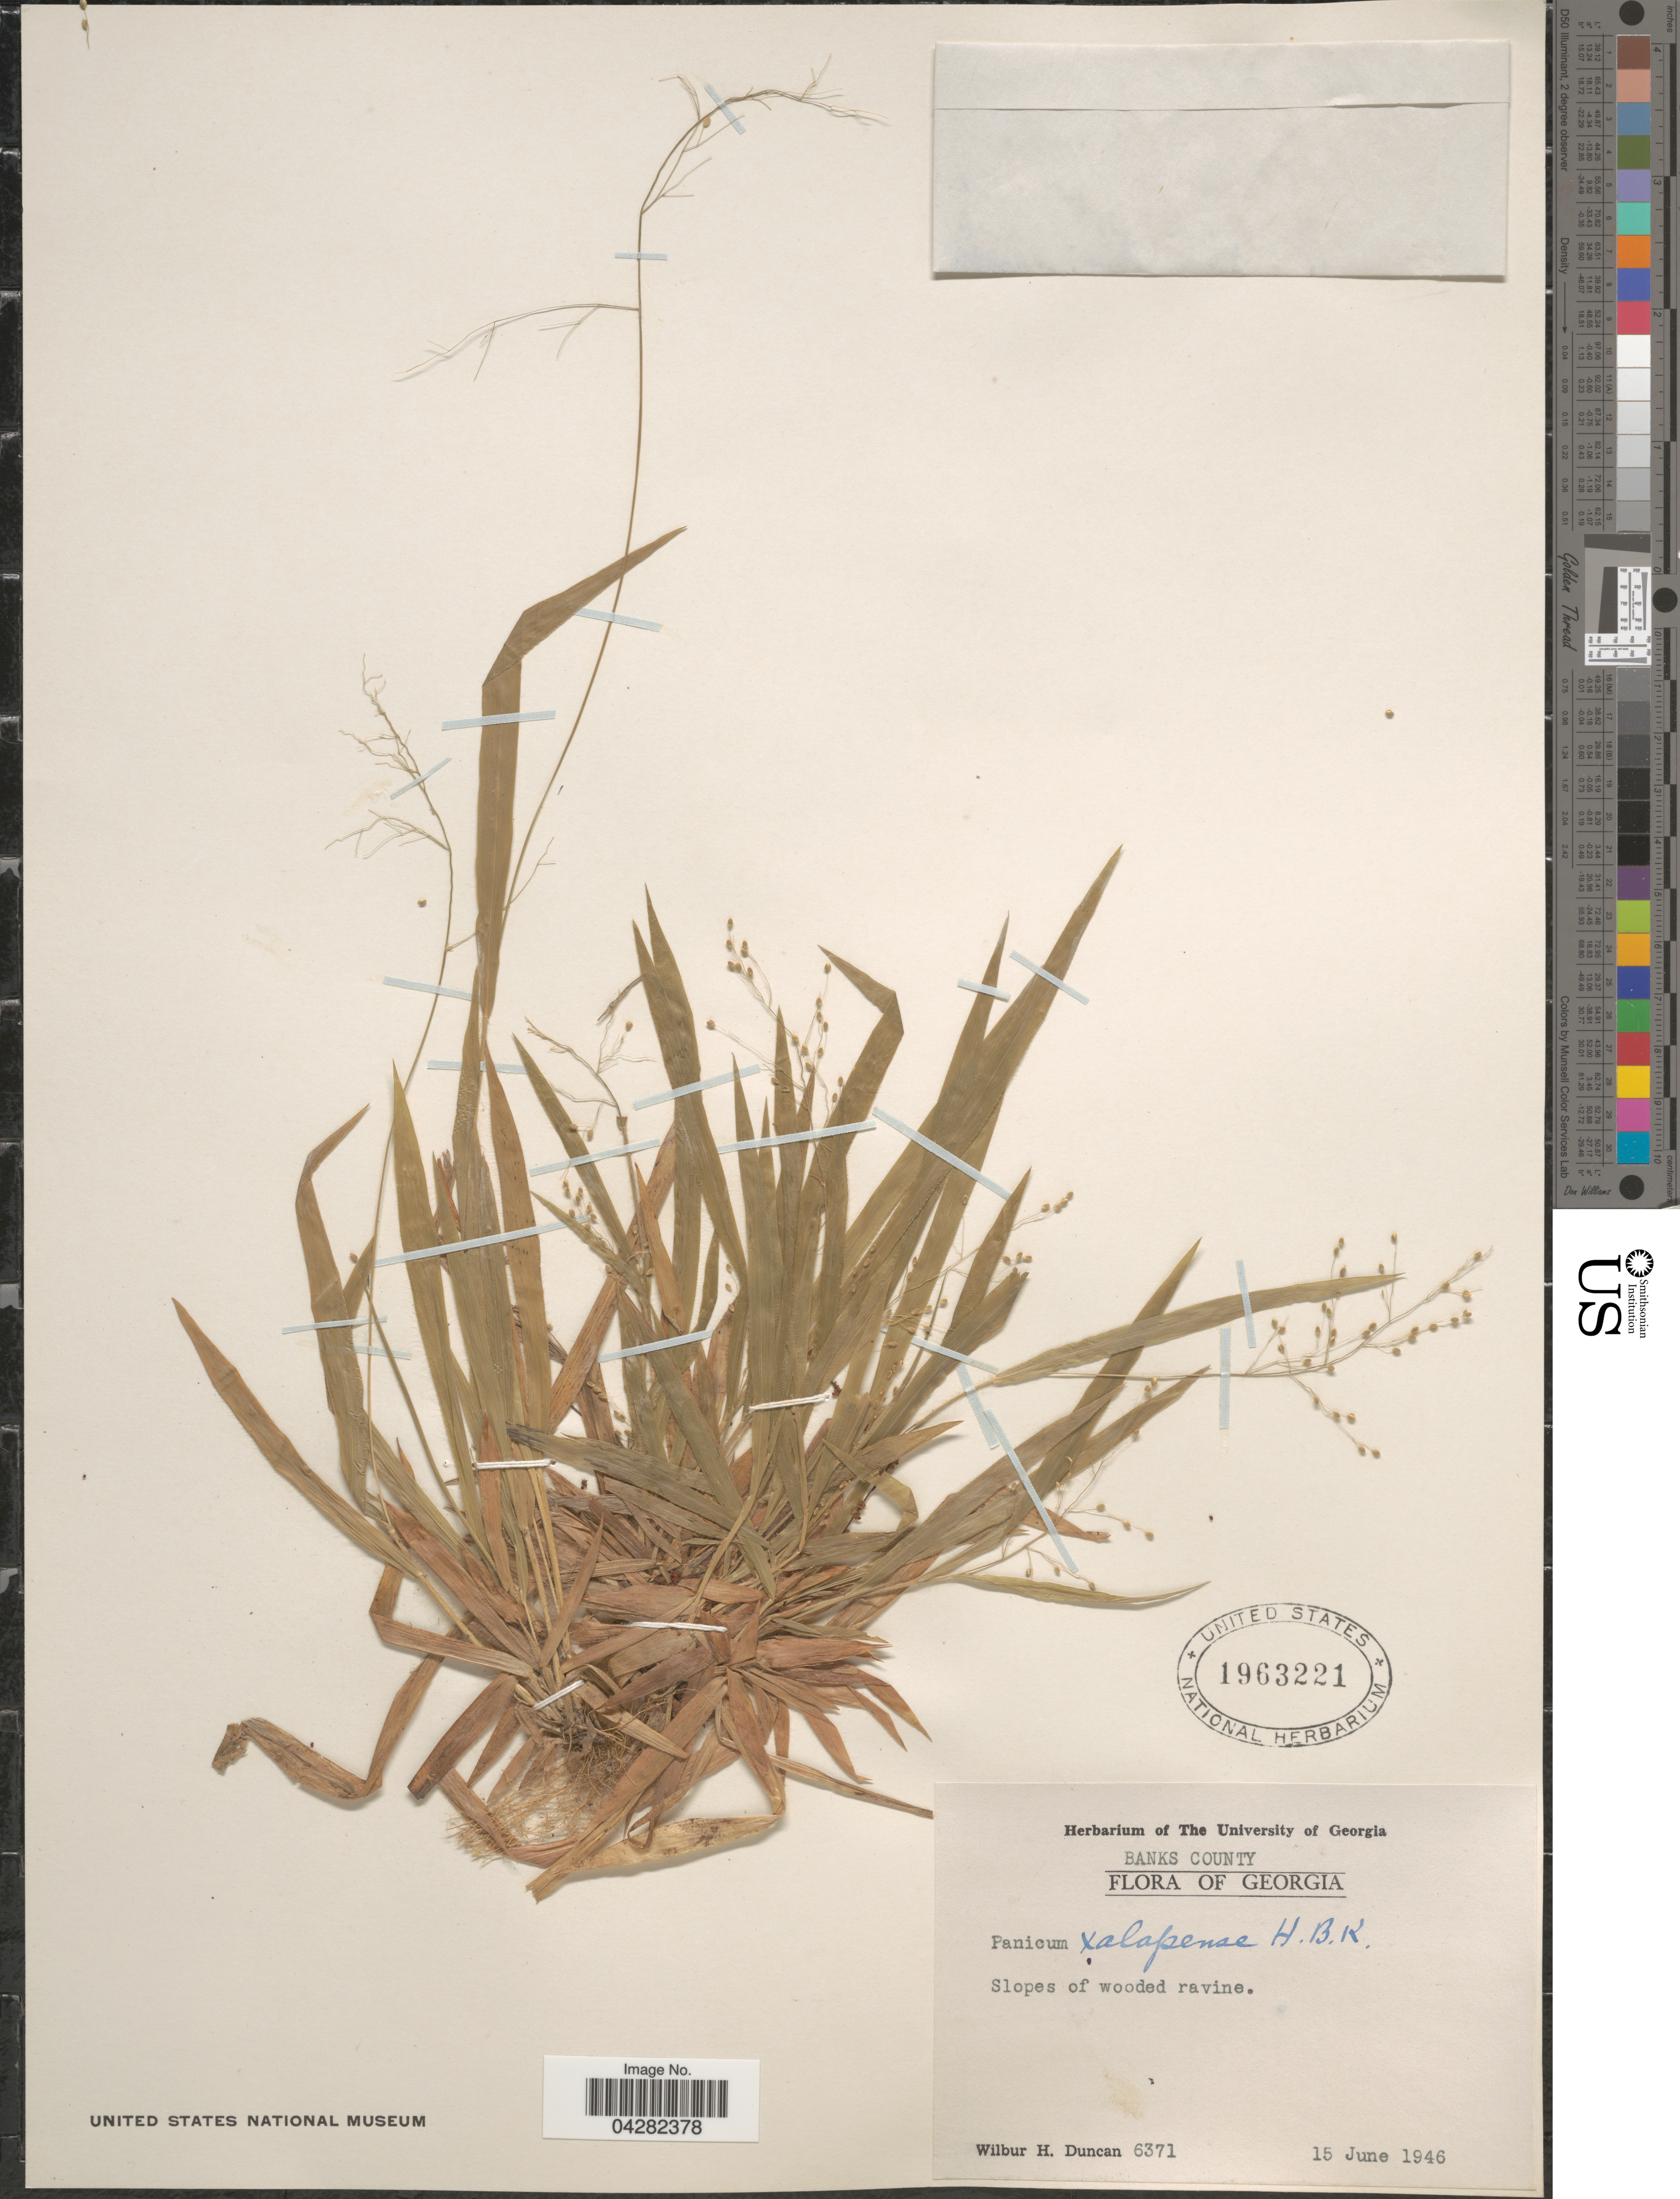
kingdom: Plantae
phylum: Tracheophyta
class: Liliopsida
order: Poales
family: Poaceae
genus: Dichanthelium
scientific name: Dichanthelium laxiflorum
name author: (Lam.) Gould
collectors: W. H. Duncan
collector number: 6371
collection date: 1946-06-15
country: United States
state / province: Georgia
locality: Banks County. Slopes of wooded ravine.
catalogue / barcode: US 1963221